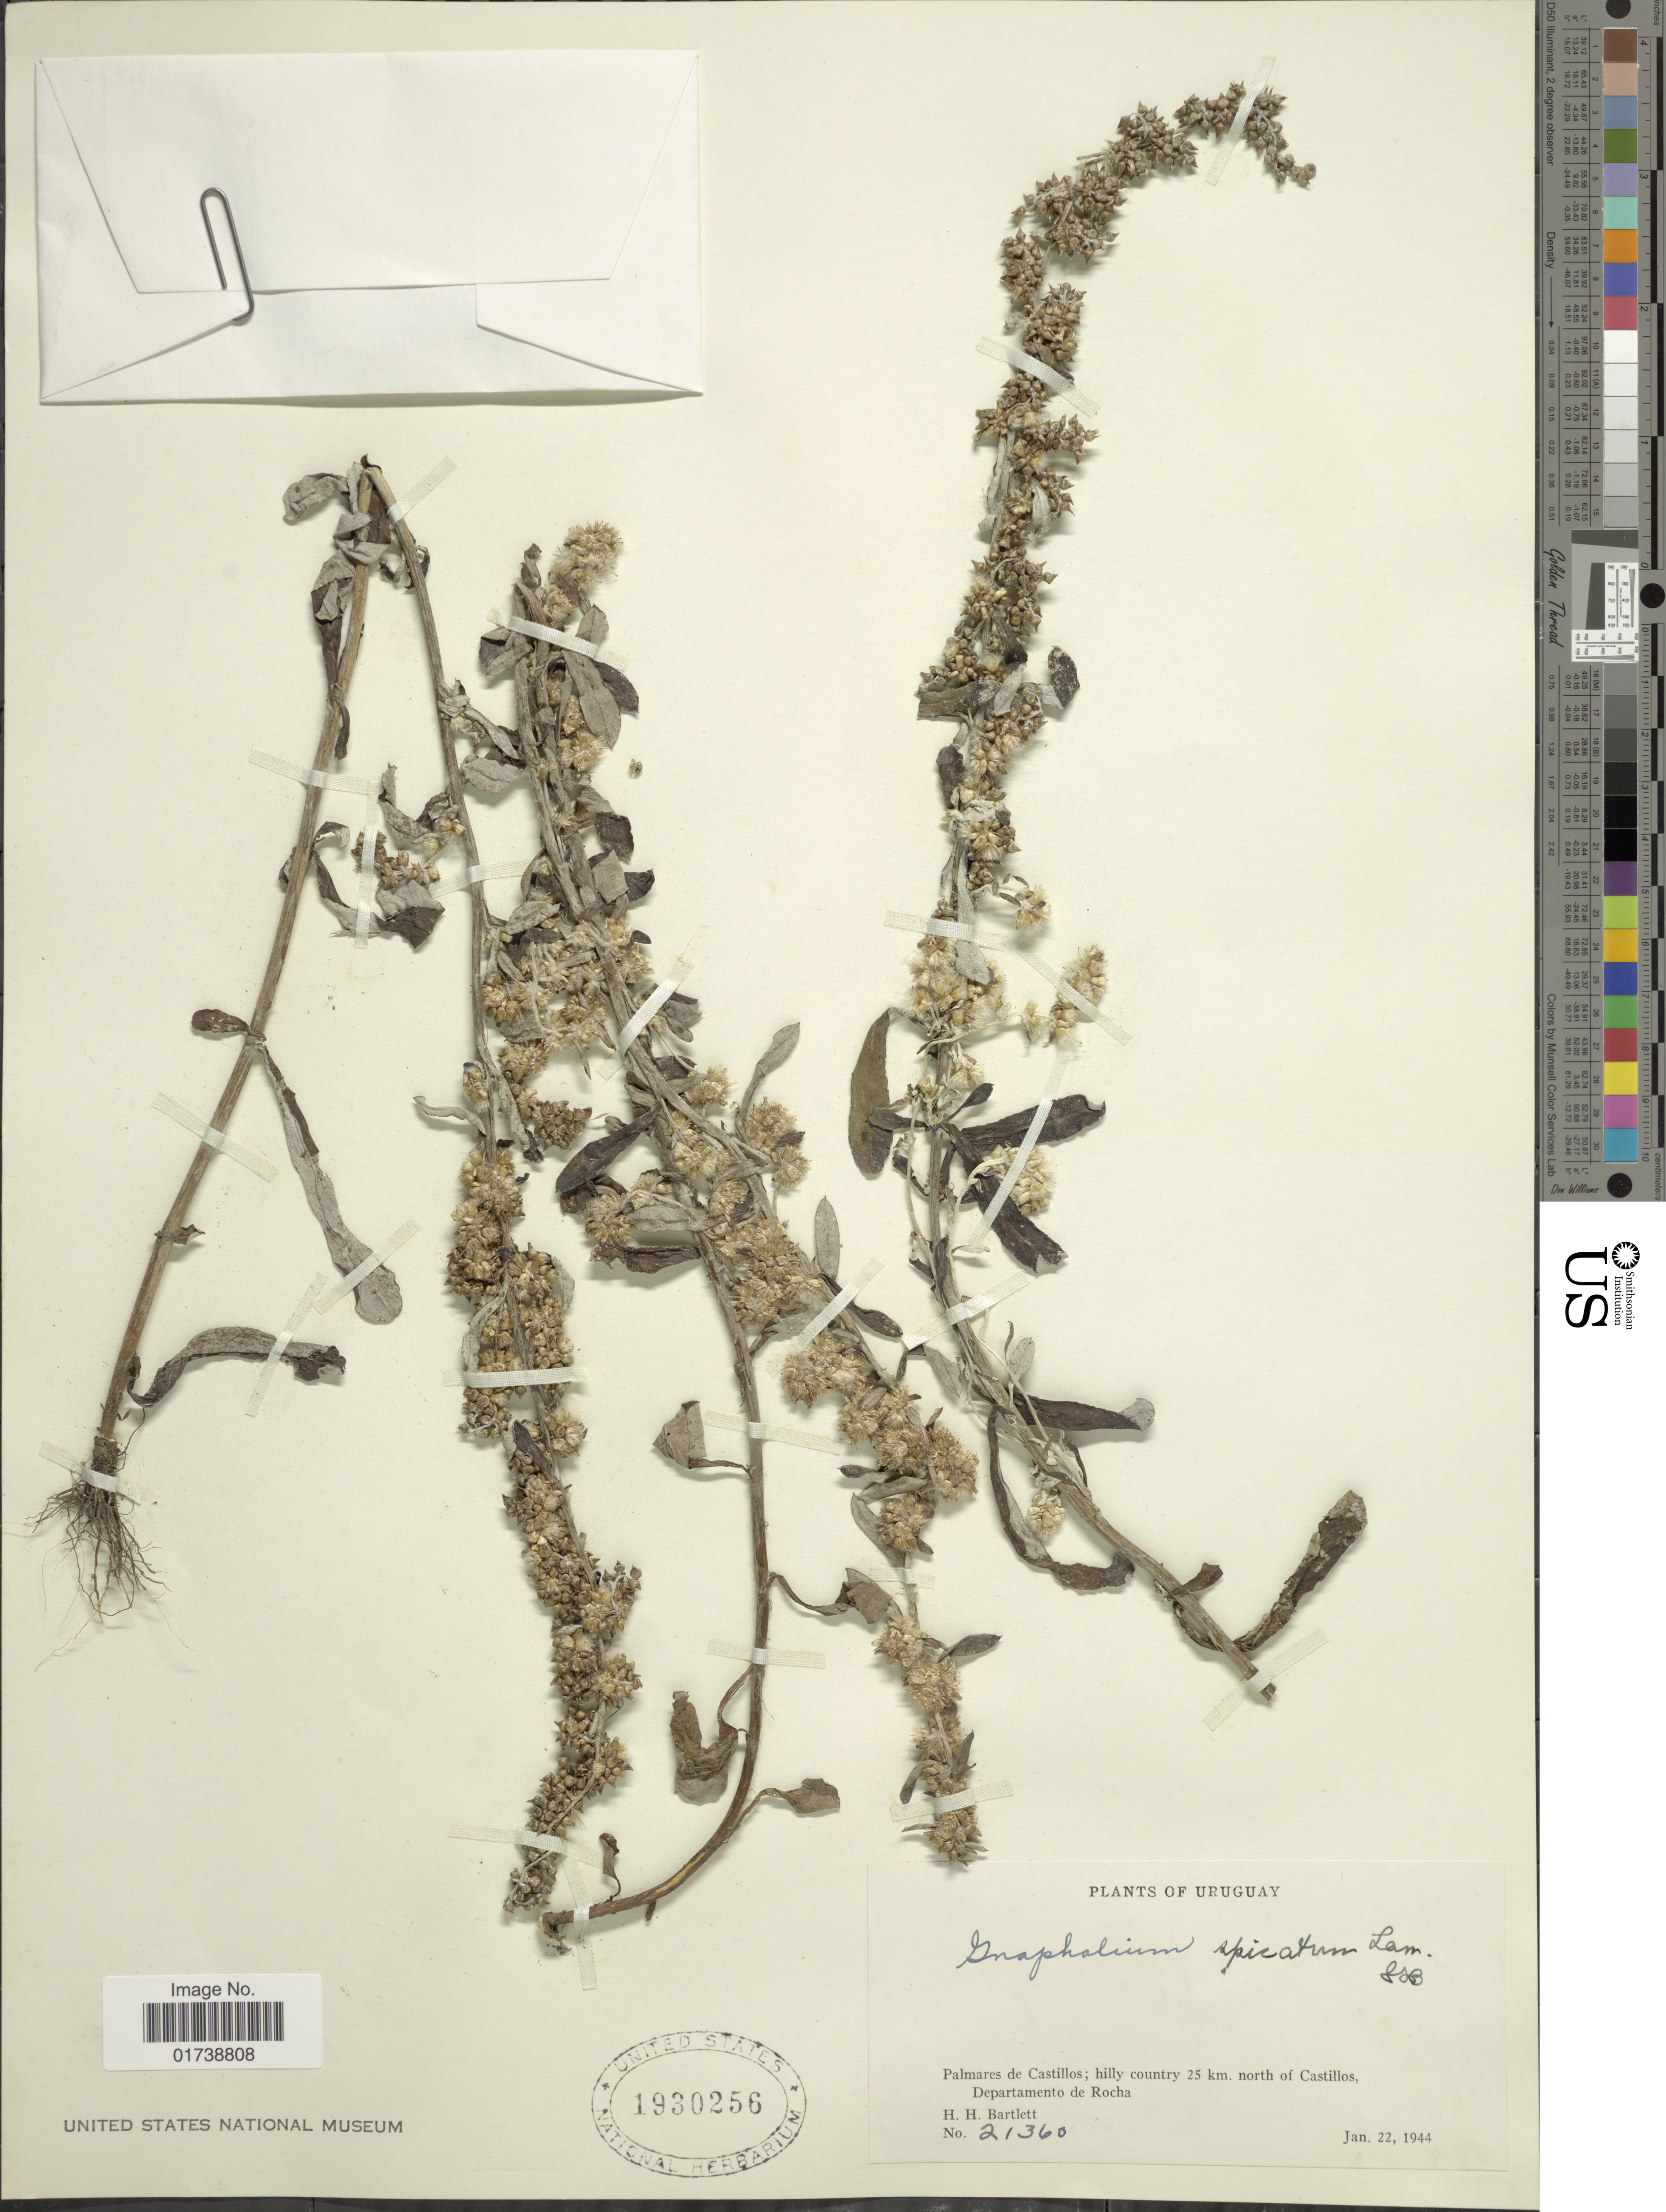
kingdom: Plantae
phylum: Tracheophyta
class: Magnoliopsida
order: Asterales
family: Asteraceae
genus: Gamochaeta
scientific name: Gamochaeta spicata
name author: (Lam.) Cabrera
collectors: H. H. Bartlett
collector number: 21360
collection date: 1944-01-22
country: Uruguay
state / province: Rocha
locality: Palmares de Castillos; hilly country 25 km. north of Castillos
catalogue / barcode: US 1930256